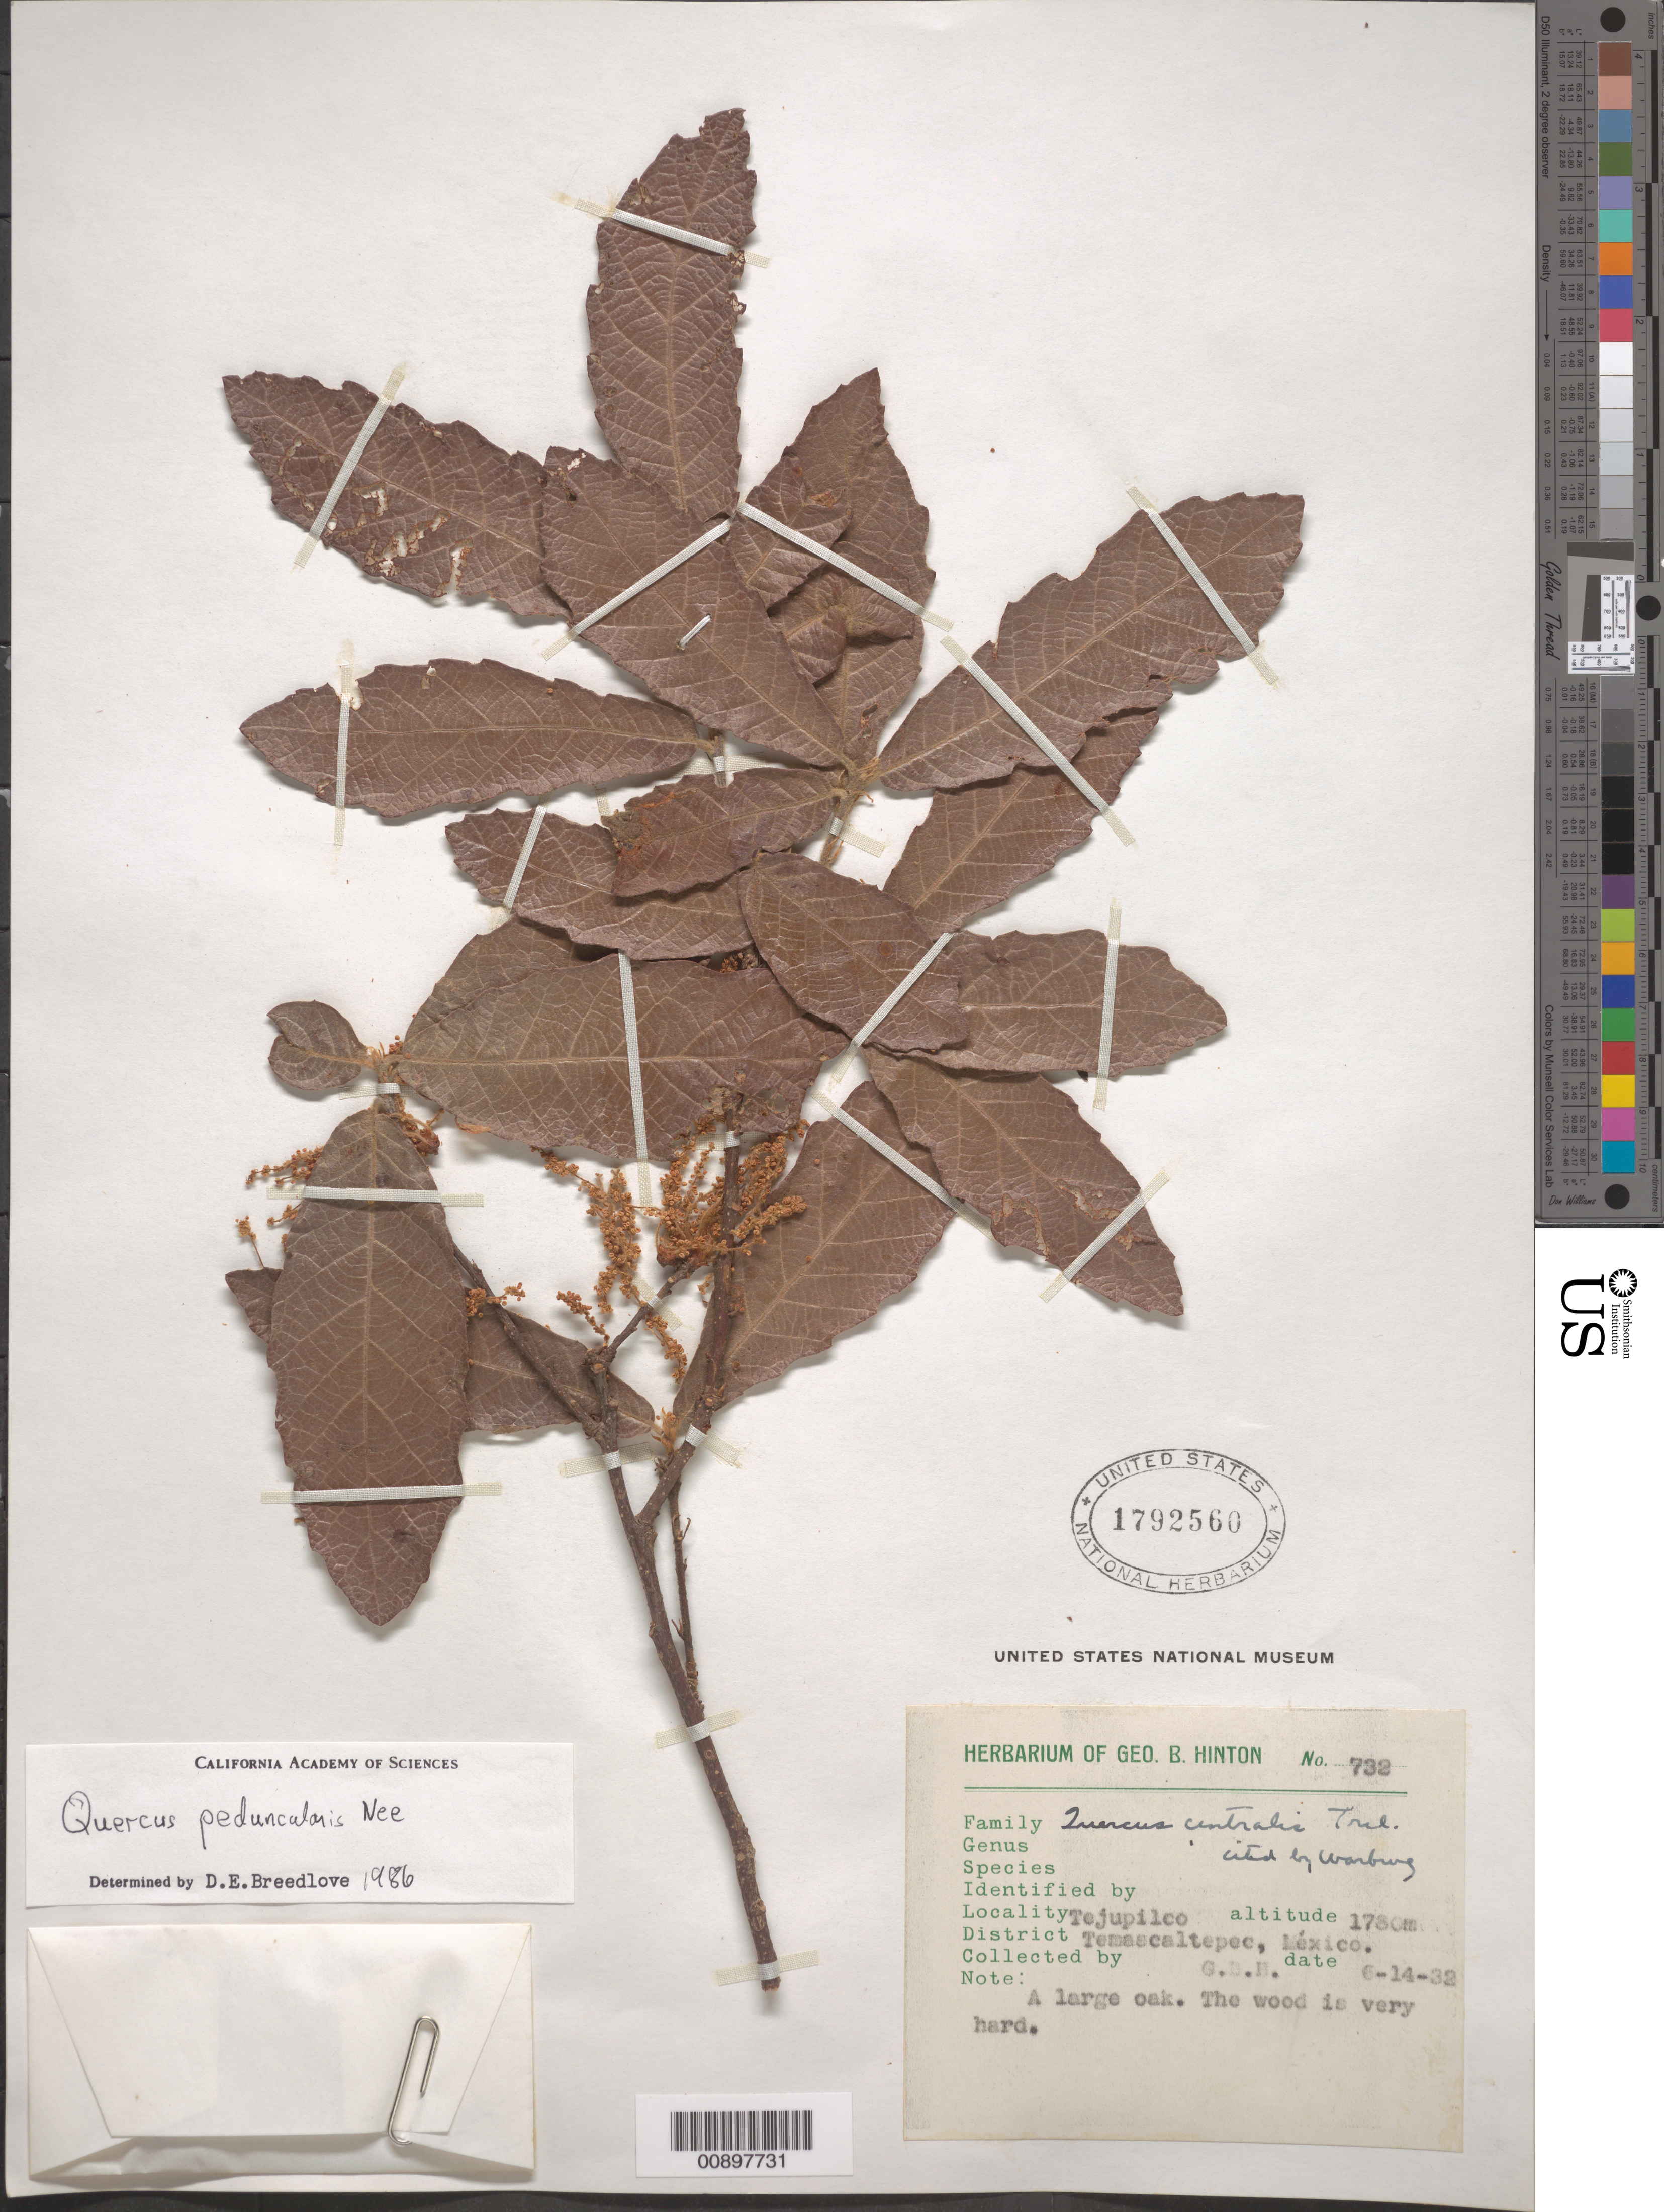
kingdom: Plantae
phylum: Tracheophyta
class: Magnoliopsida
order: Fagales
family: Fagaceae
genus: Quercus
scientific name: Quercus peduncularis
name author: Née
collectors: G. B. Hinton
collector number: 732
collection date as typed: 14 Jun 1932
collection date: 1932-06-14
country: Mexico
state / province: México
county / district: Temascaltepec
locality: Tejupilco, District of Temascaltepec, State of Mexico.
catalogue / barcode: US 1792560